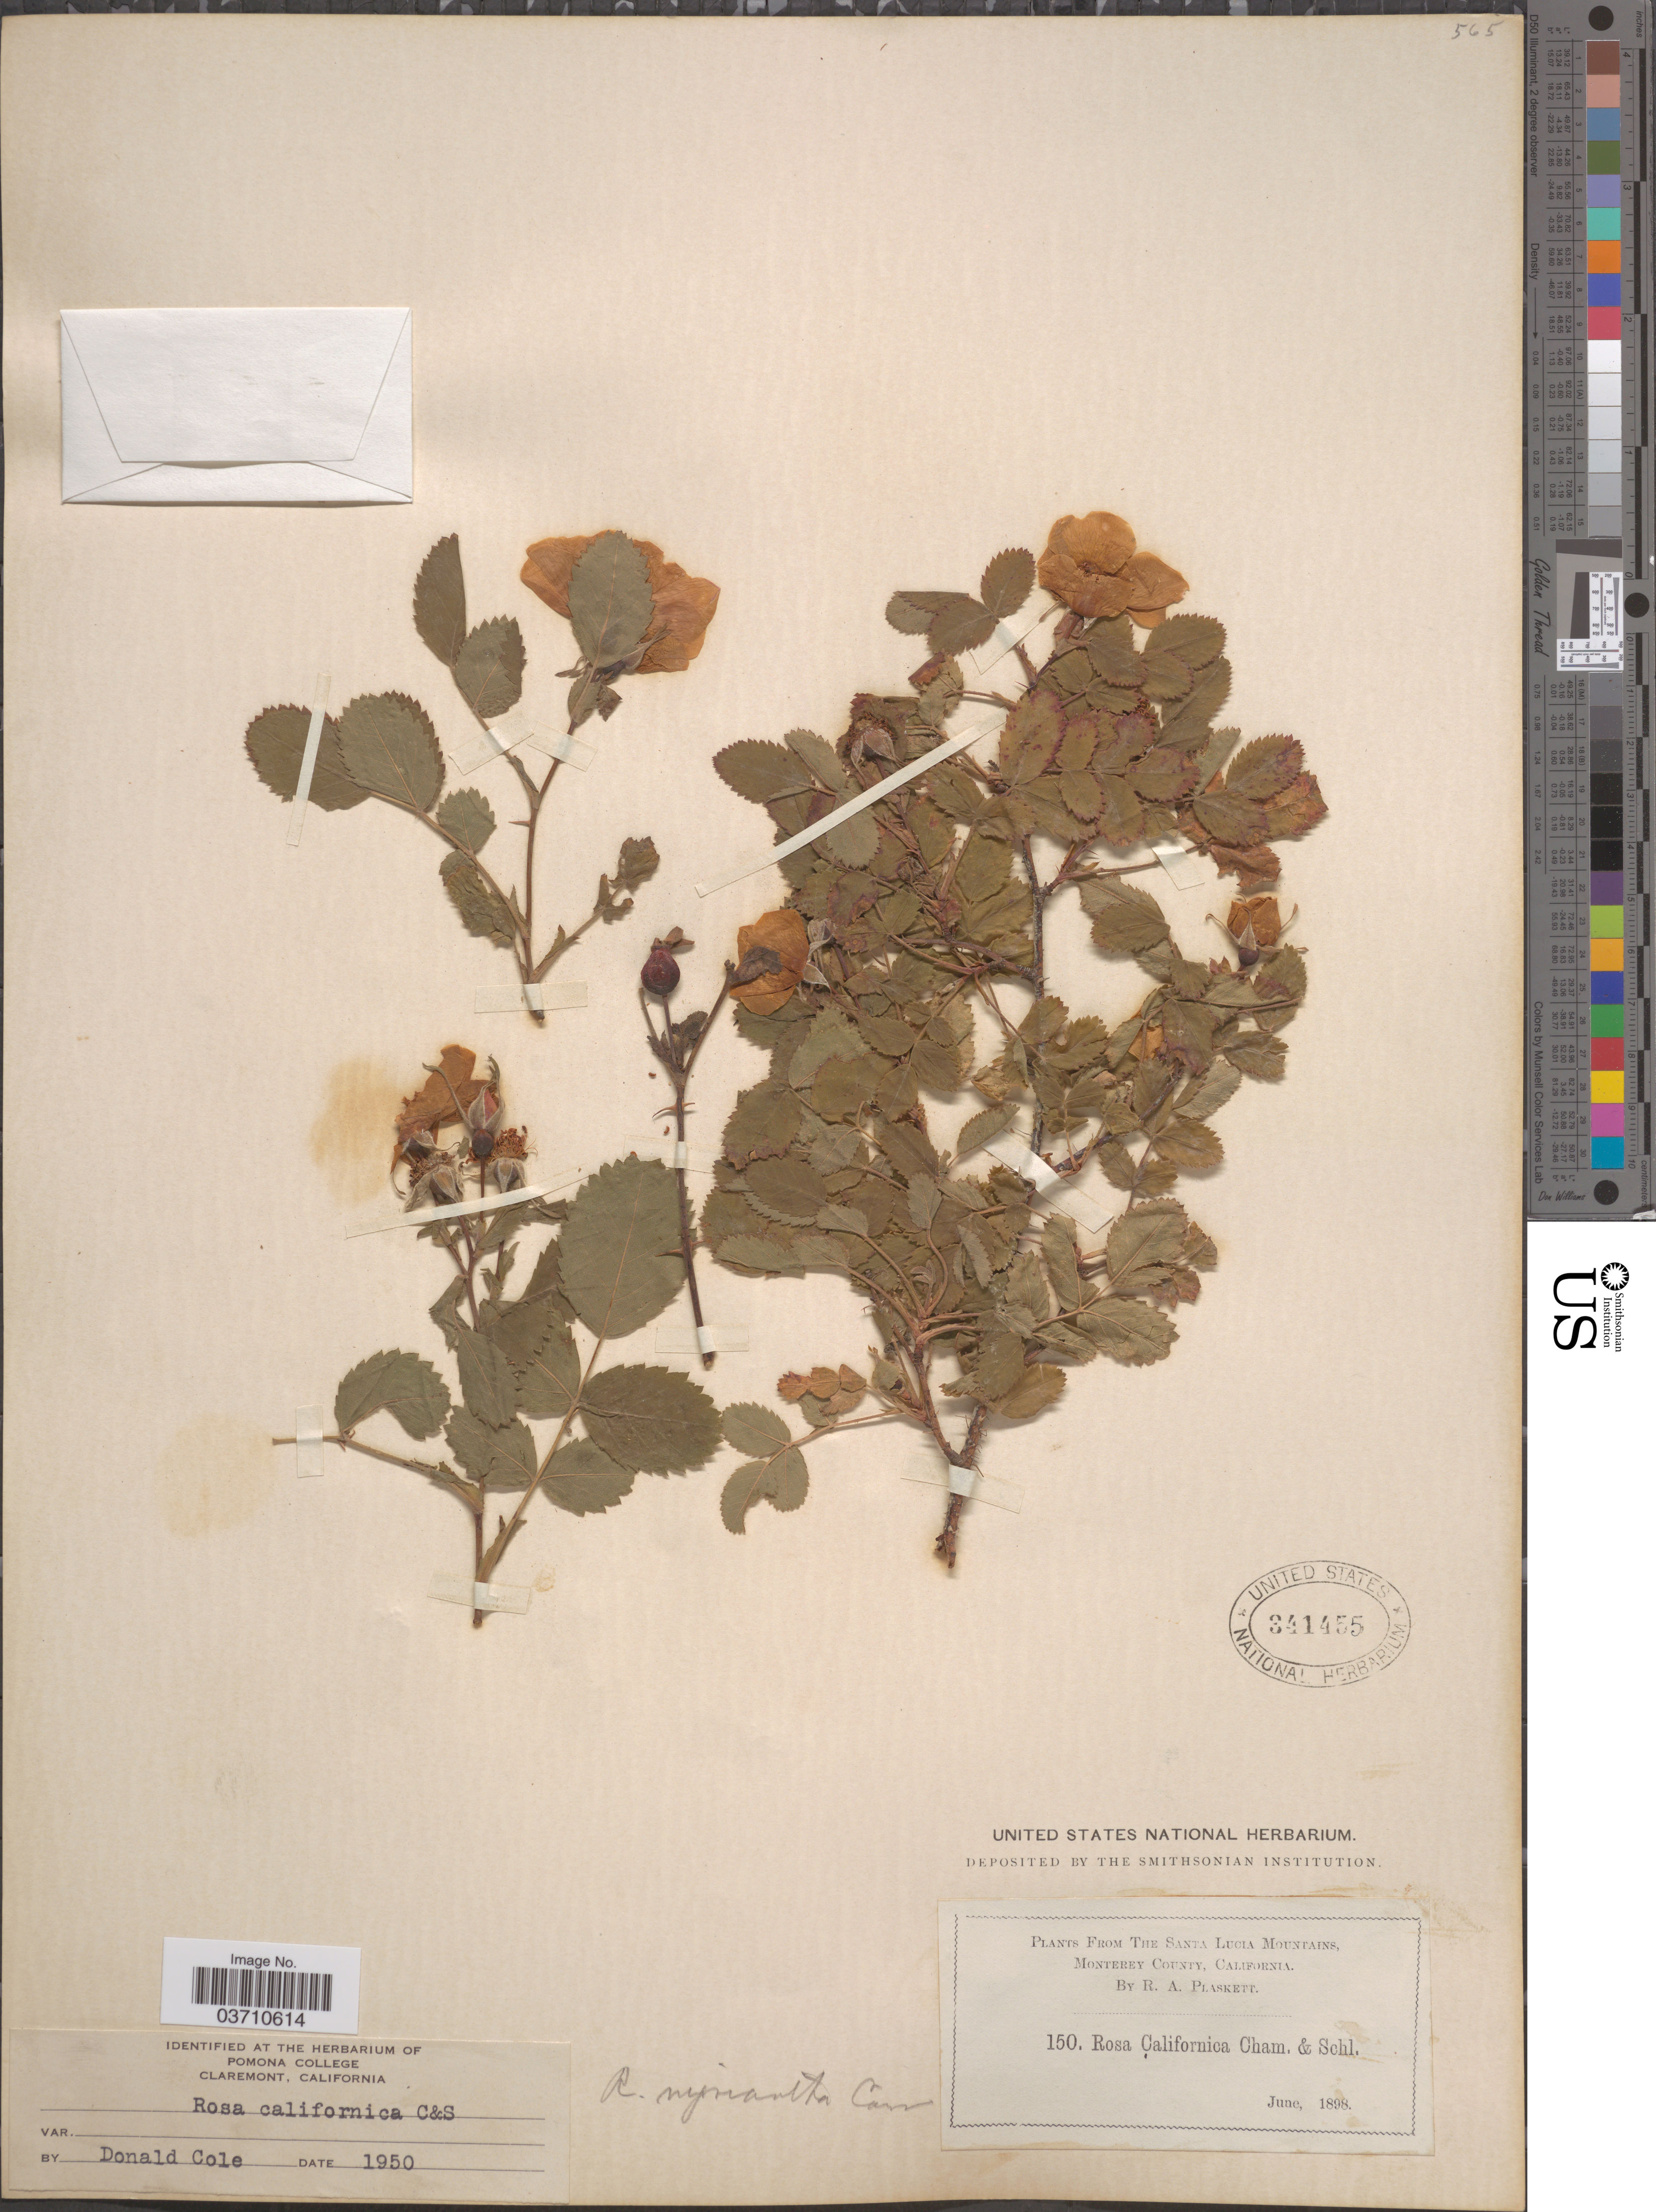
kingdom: Plantae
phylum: Tracheophyta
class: Magnoliopsida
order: Rosales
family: Rosaceae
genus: Rosa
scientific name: Rosa californica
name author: Cham. & Schltdl.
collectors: R. Plaskett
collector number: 150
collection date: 1898-06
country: United States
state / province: California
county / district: Monterey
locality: The Santa Lucia Mountains, Monterey County.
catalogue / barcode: US 341455